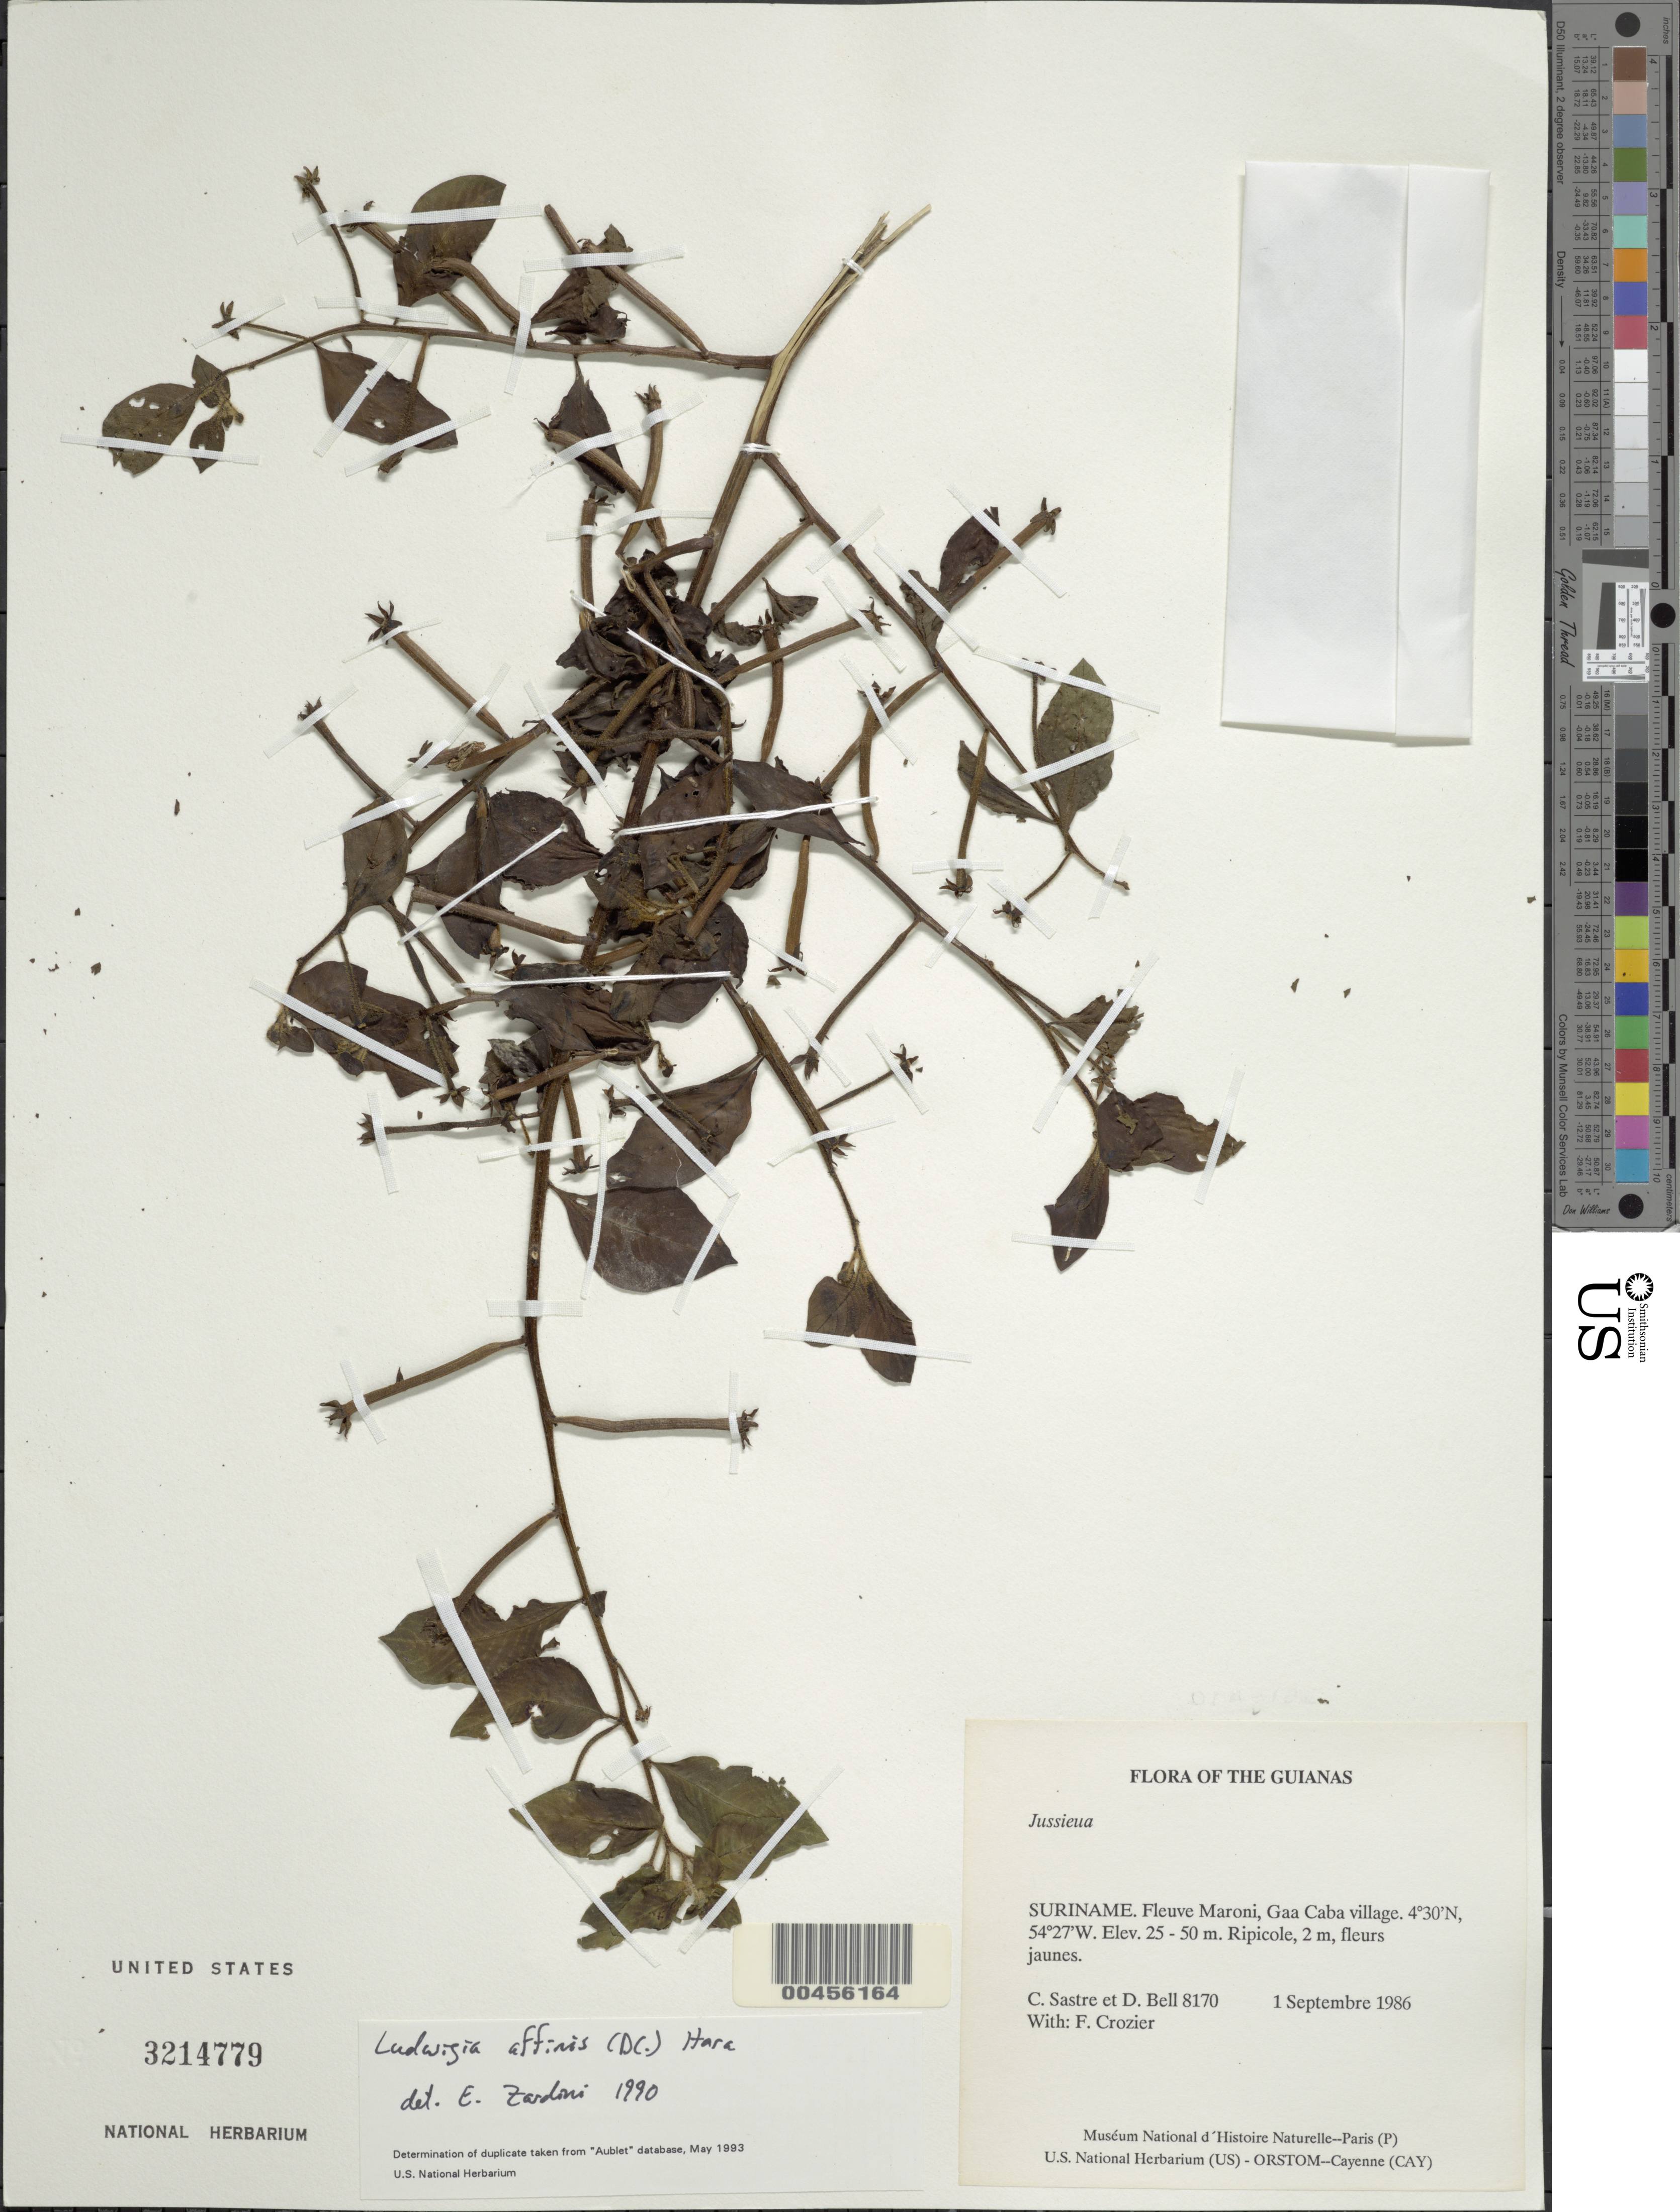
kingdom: Plantae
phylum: Tracheophyta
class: Magnoliopsida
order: Myrtales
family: Onagraceae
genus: Ludwigia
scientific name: Ludwigia affinis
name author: (DC.) H. Hara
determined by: Zardini, E. M.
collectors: C. H. L. Sastre, D. A. Bell & F. Crozier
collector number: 8170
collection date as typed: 1 September 1986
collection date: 1986-09-01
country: Suriname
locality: Fleuve Maroni, Gaa Caba village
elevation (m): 25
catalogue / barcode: US 3214779